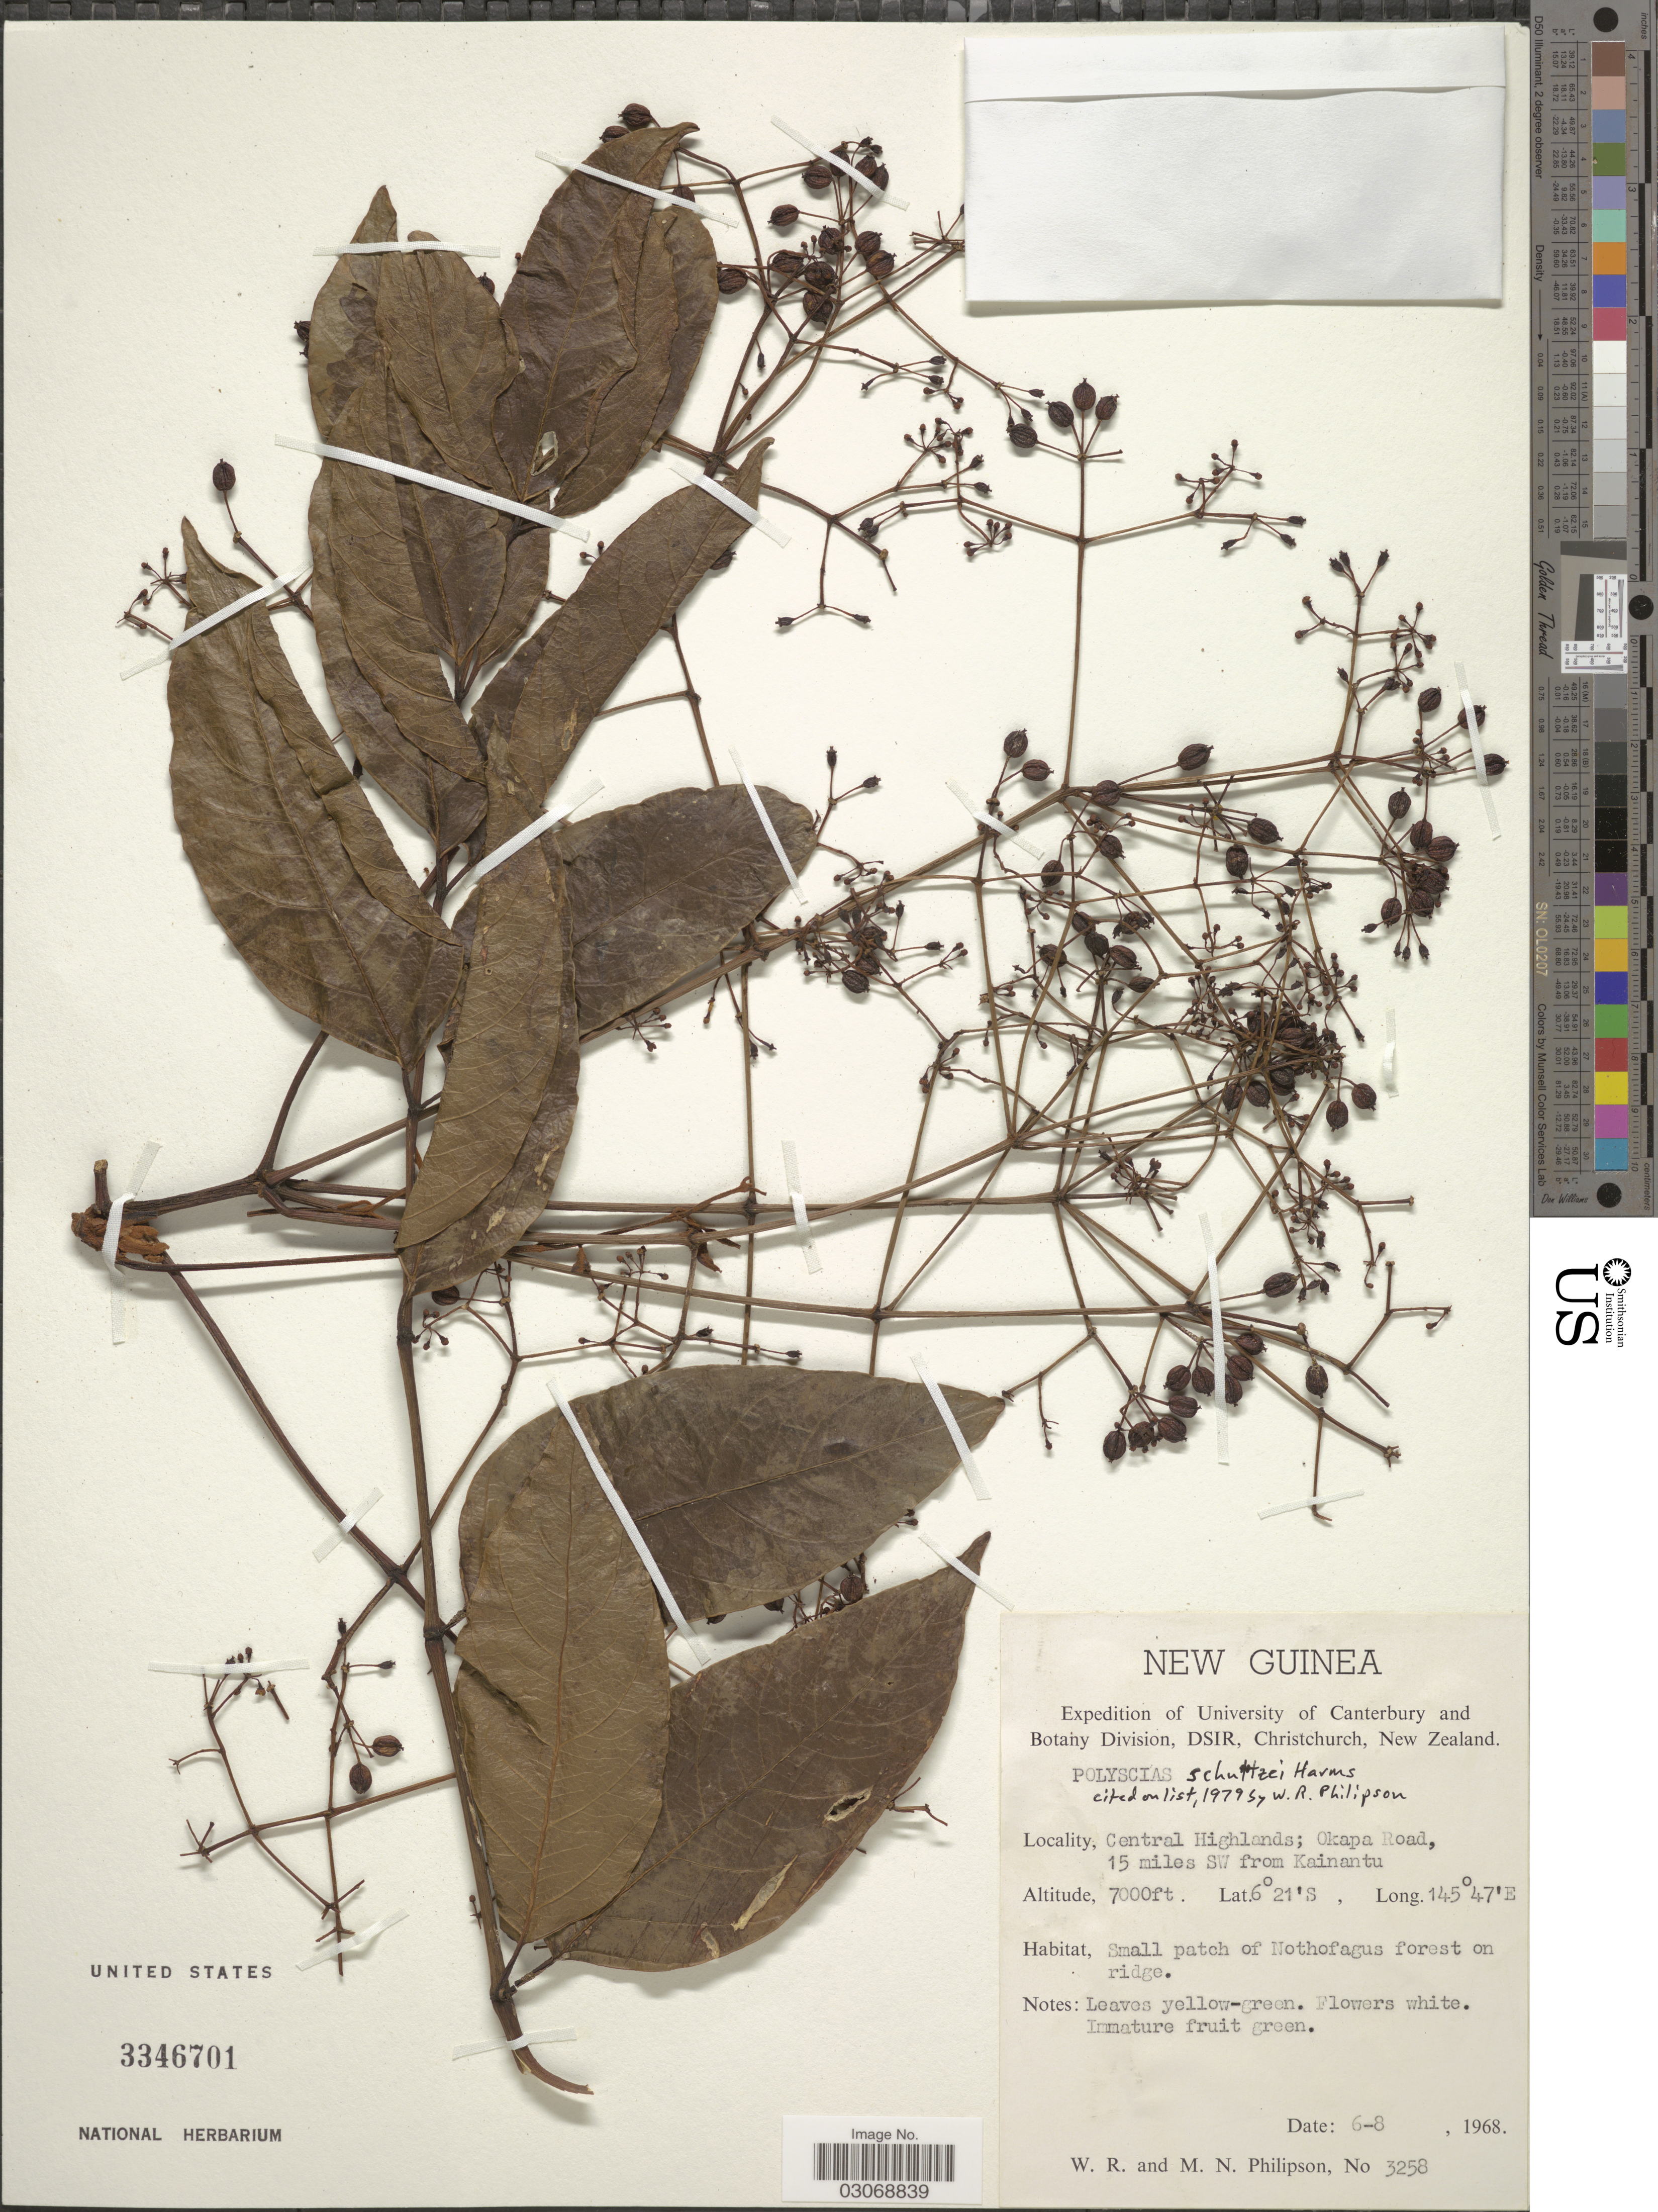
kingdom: Plantae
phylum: Tracheophyta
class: Magnoliopsida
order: Apiales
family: Araliaceae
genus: Polyscias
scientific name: Polyscias schultzei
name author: Harms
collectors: W. R. Philipson & M. Philipson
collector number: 3258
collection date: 1968-08-06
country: Papua New Guinea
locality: New Guinea. Central Highlands; Okapa Road, 15 miles SW from Kainantu.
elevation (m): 2134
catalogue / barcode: US 3346701